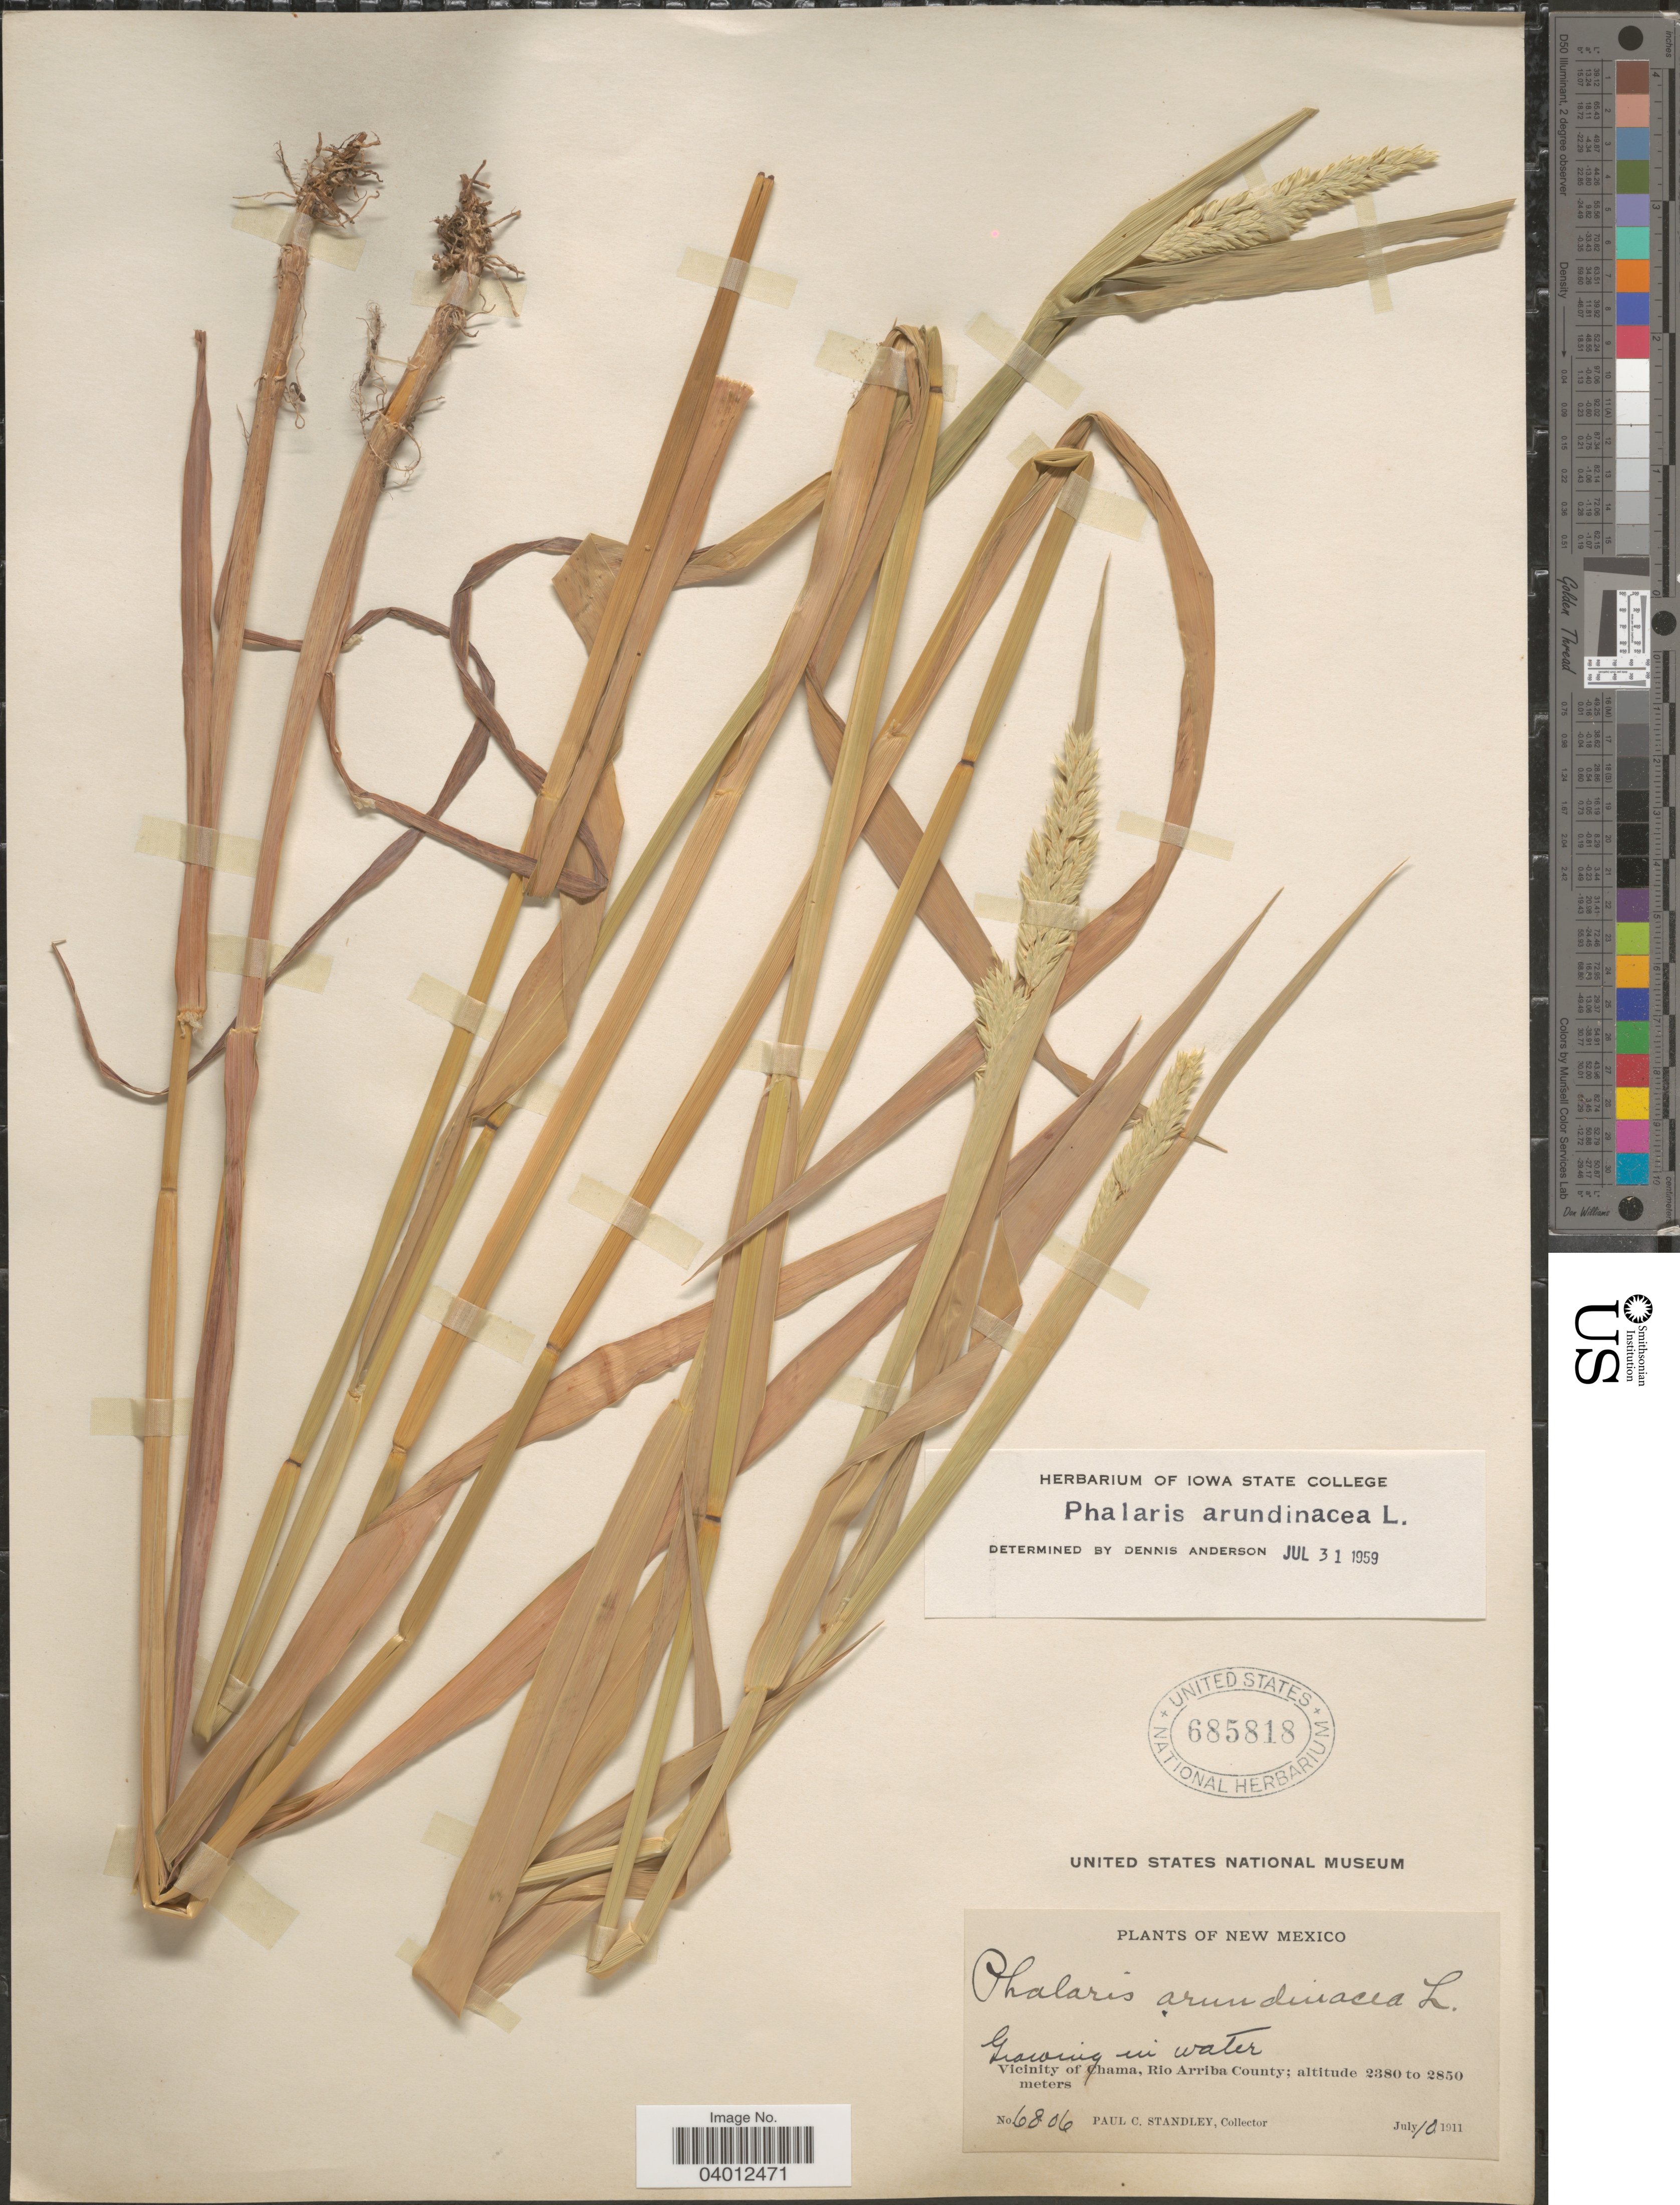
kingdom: Plantae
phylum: Tracheophyta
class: Liliopsida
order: Poales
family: Poaceae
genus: Phalaris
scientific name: Phalaris arundinacea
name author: L.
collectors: P. C. Standley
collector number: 6806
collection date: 1911-07-10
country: United States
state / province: New Mexico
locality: Vicinity of Chama, Rio Arriba County.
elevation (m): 2380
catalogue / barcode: US 685818